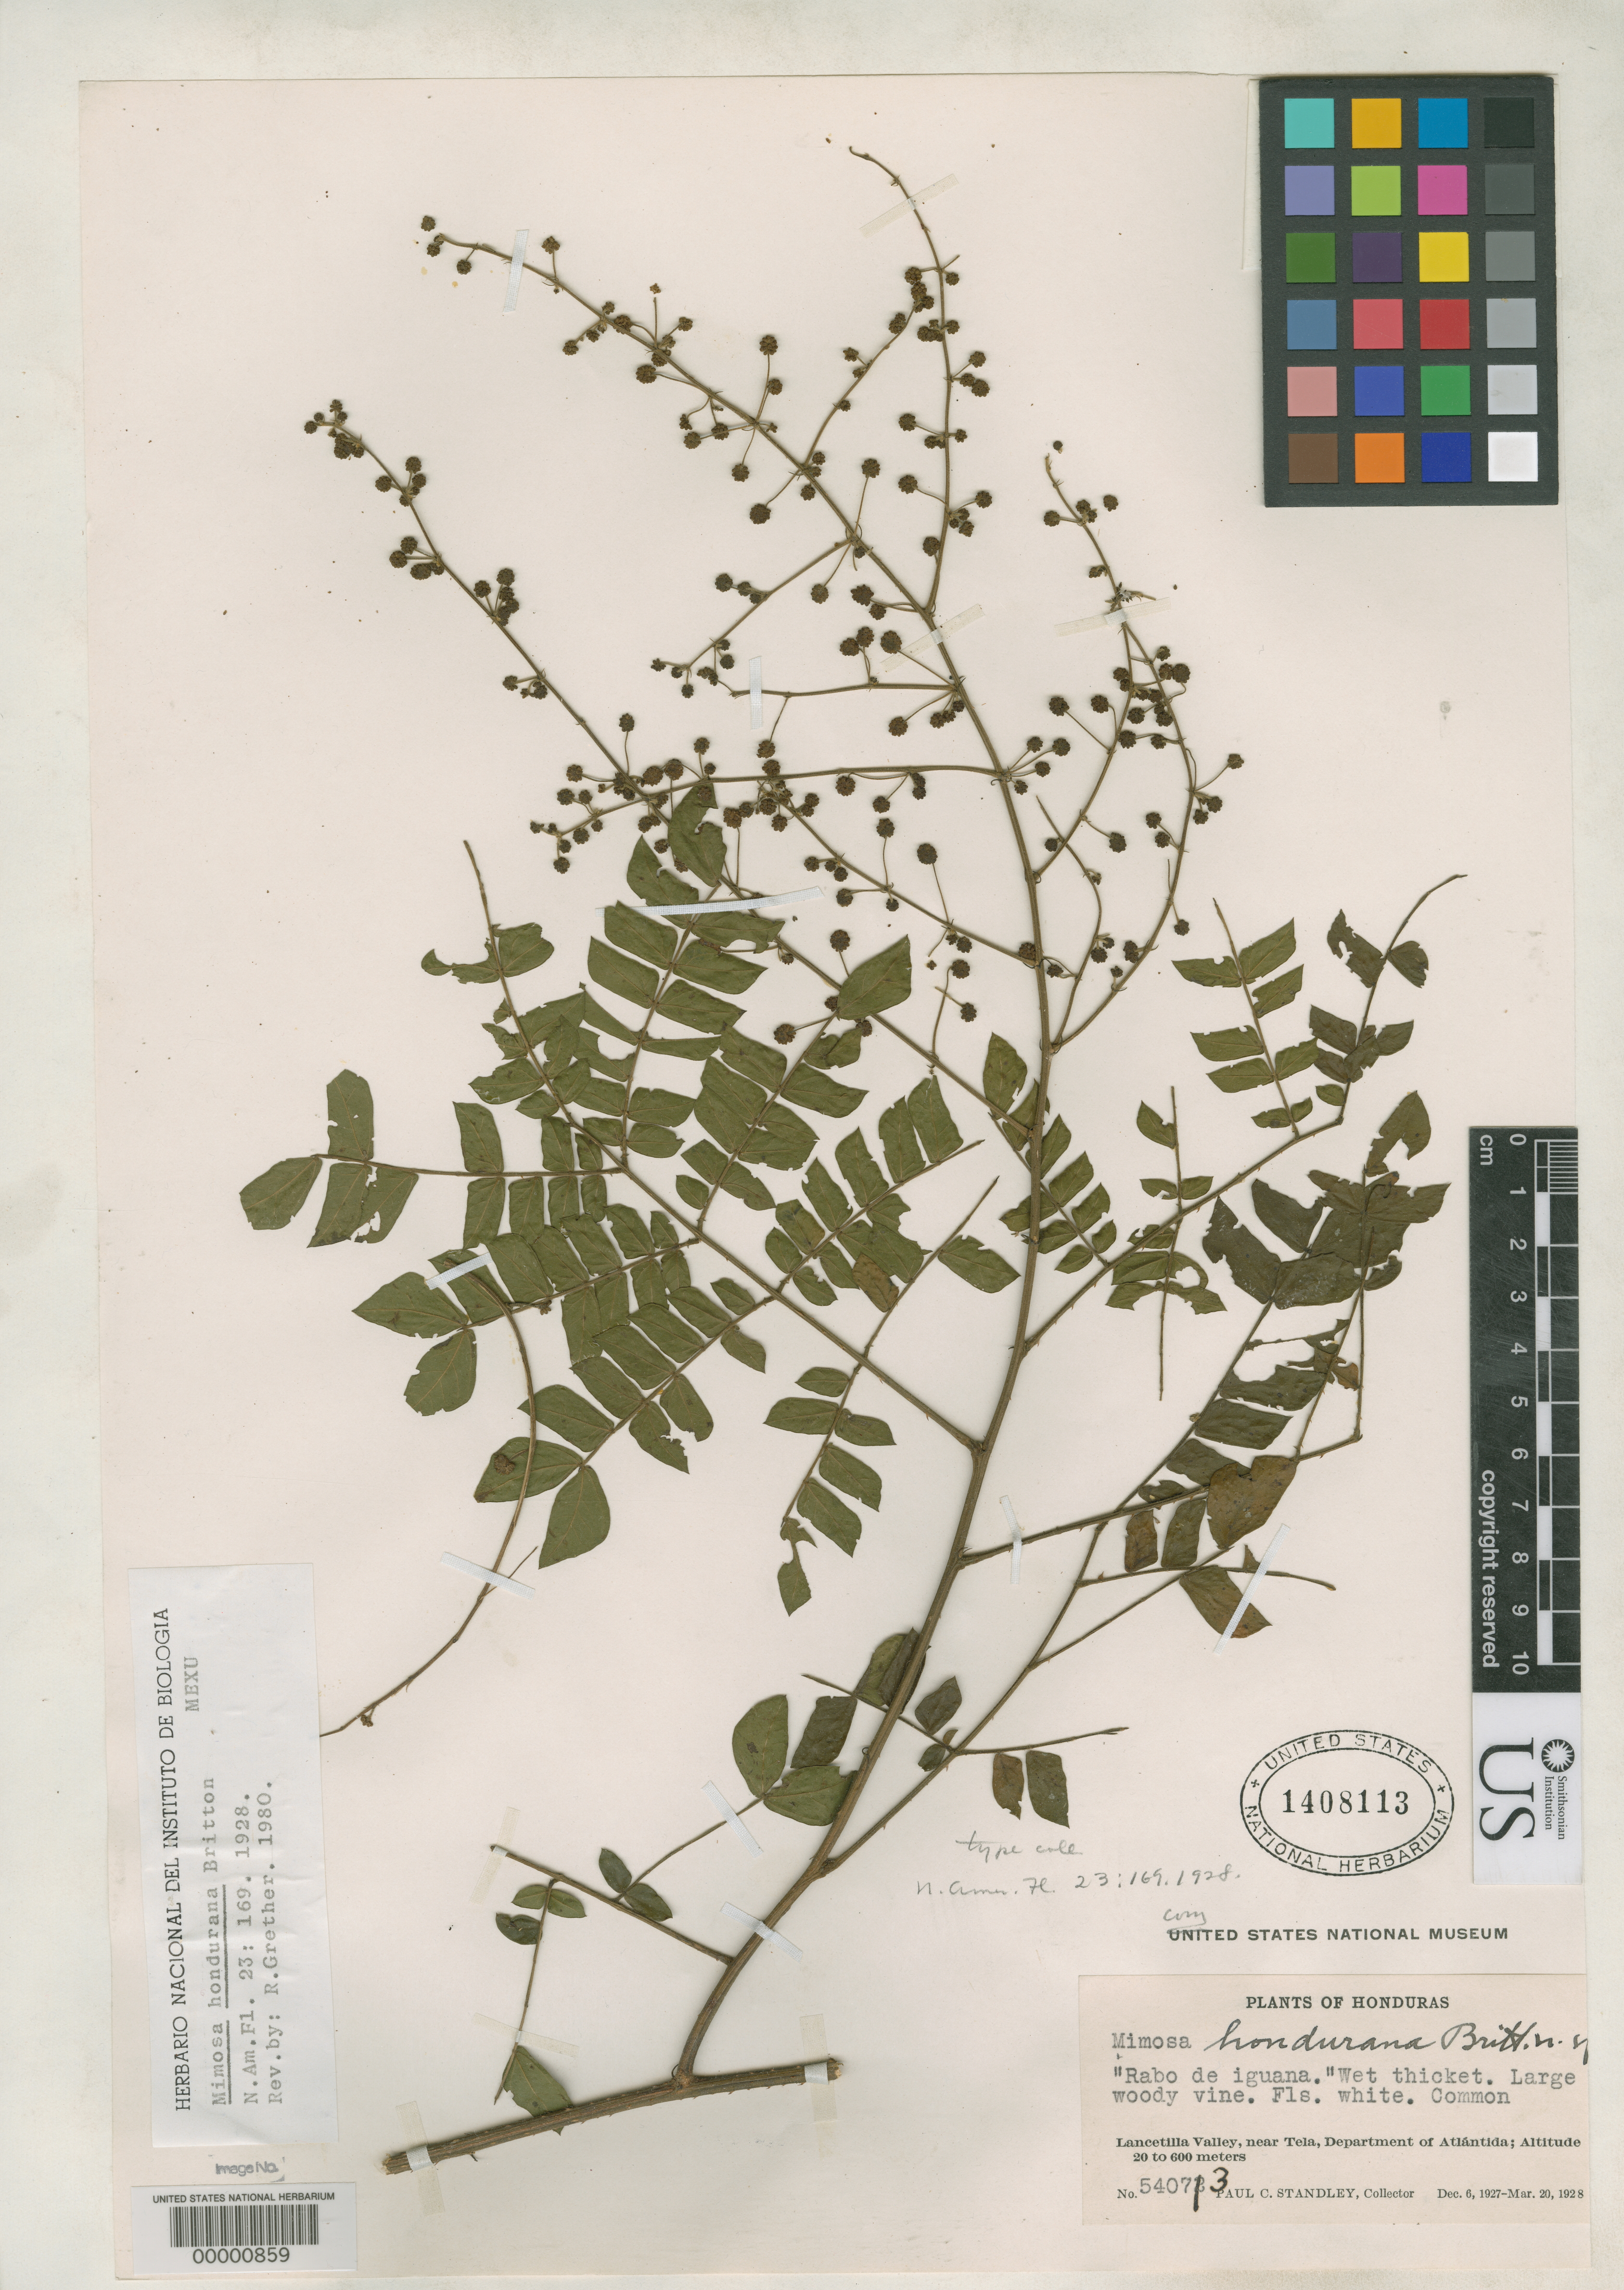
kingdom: Plantae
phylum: Tracheophyta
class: Magnoliopsida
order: Fabales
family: Fabaceae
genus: Mimosa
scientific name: Mimosa hondurana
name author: Britton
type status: Isotype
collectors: P. C. Standley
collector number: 54073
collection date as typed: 06 Dec 1927 to 20 Mar 1928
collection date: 1927-12-06/1928-03-20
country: Honduras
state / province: Atlántida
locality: Lancetilla Valley, near Tela.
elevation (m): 20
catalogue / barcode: US 1408113